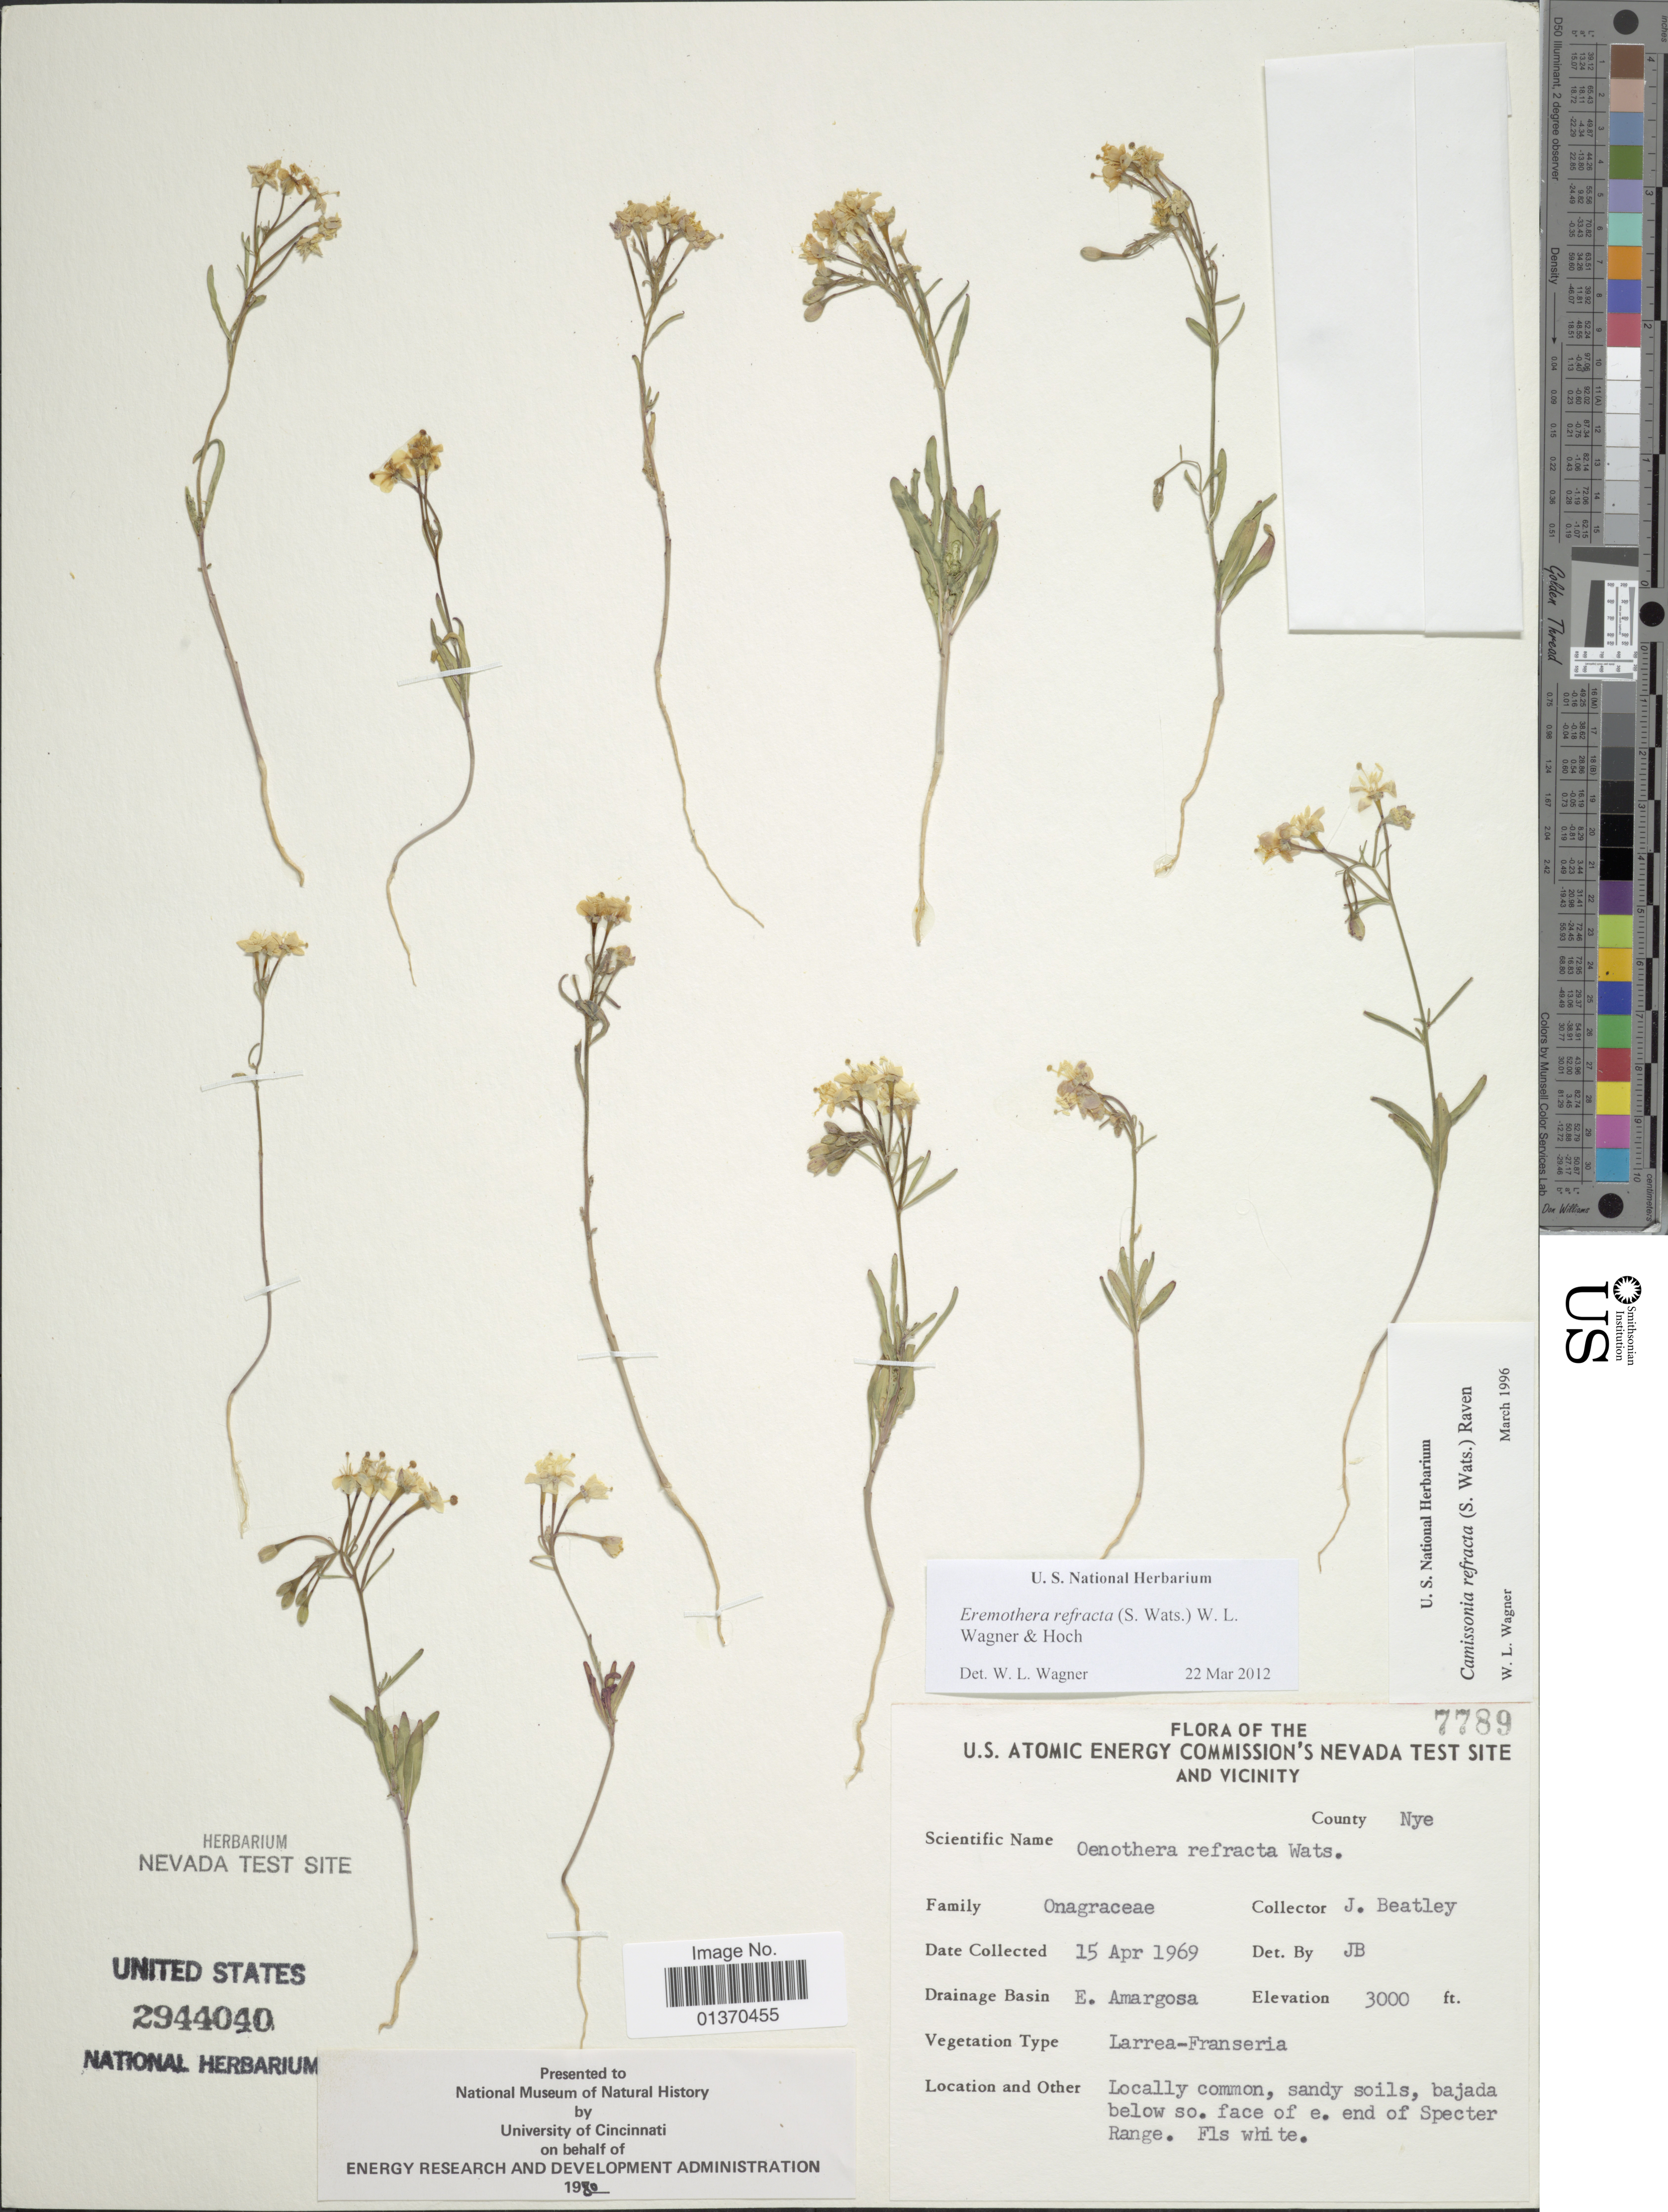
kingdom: Plantae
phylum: Tracheophyta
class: Magnoliopsida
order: Myrtales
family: Onagraceae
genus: Eremothera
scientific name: Eremothera refracta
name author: (S. Watson) W.L. Wagner & Hoch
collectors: J. C. Beatley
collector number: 7789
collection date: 1969-04-15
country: United States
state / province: Nevada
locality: U. S. Atomic Energy Commission's Nevada Test Site and Vicinity, E. Amargosa, bajada below so. face of e. end of Specter Range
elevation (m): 914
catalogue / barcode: US 2944040